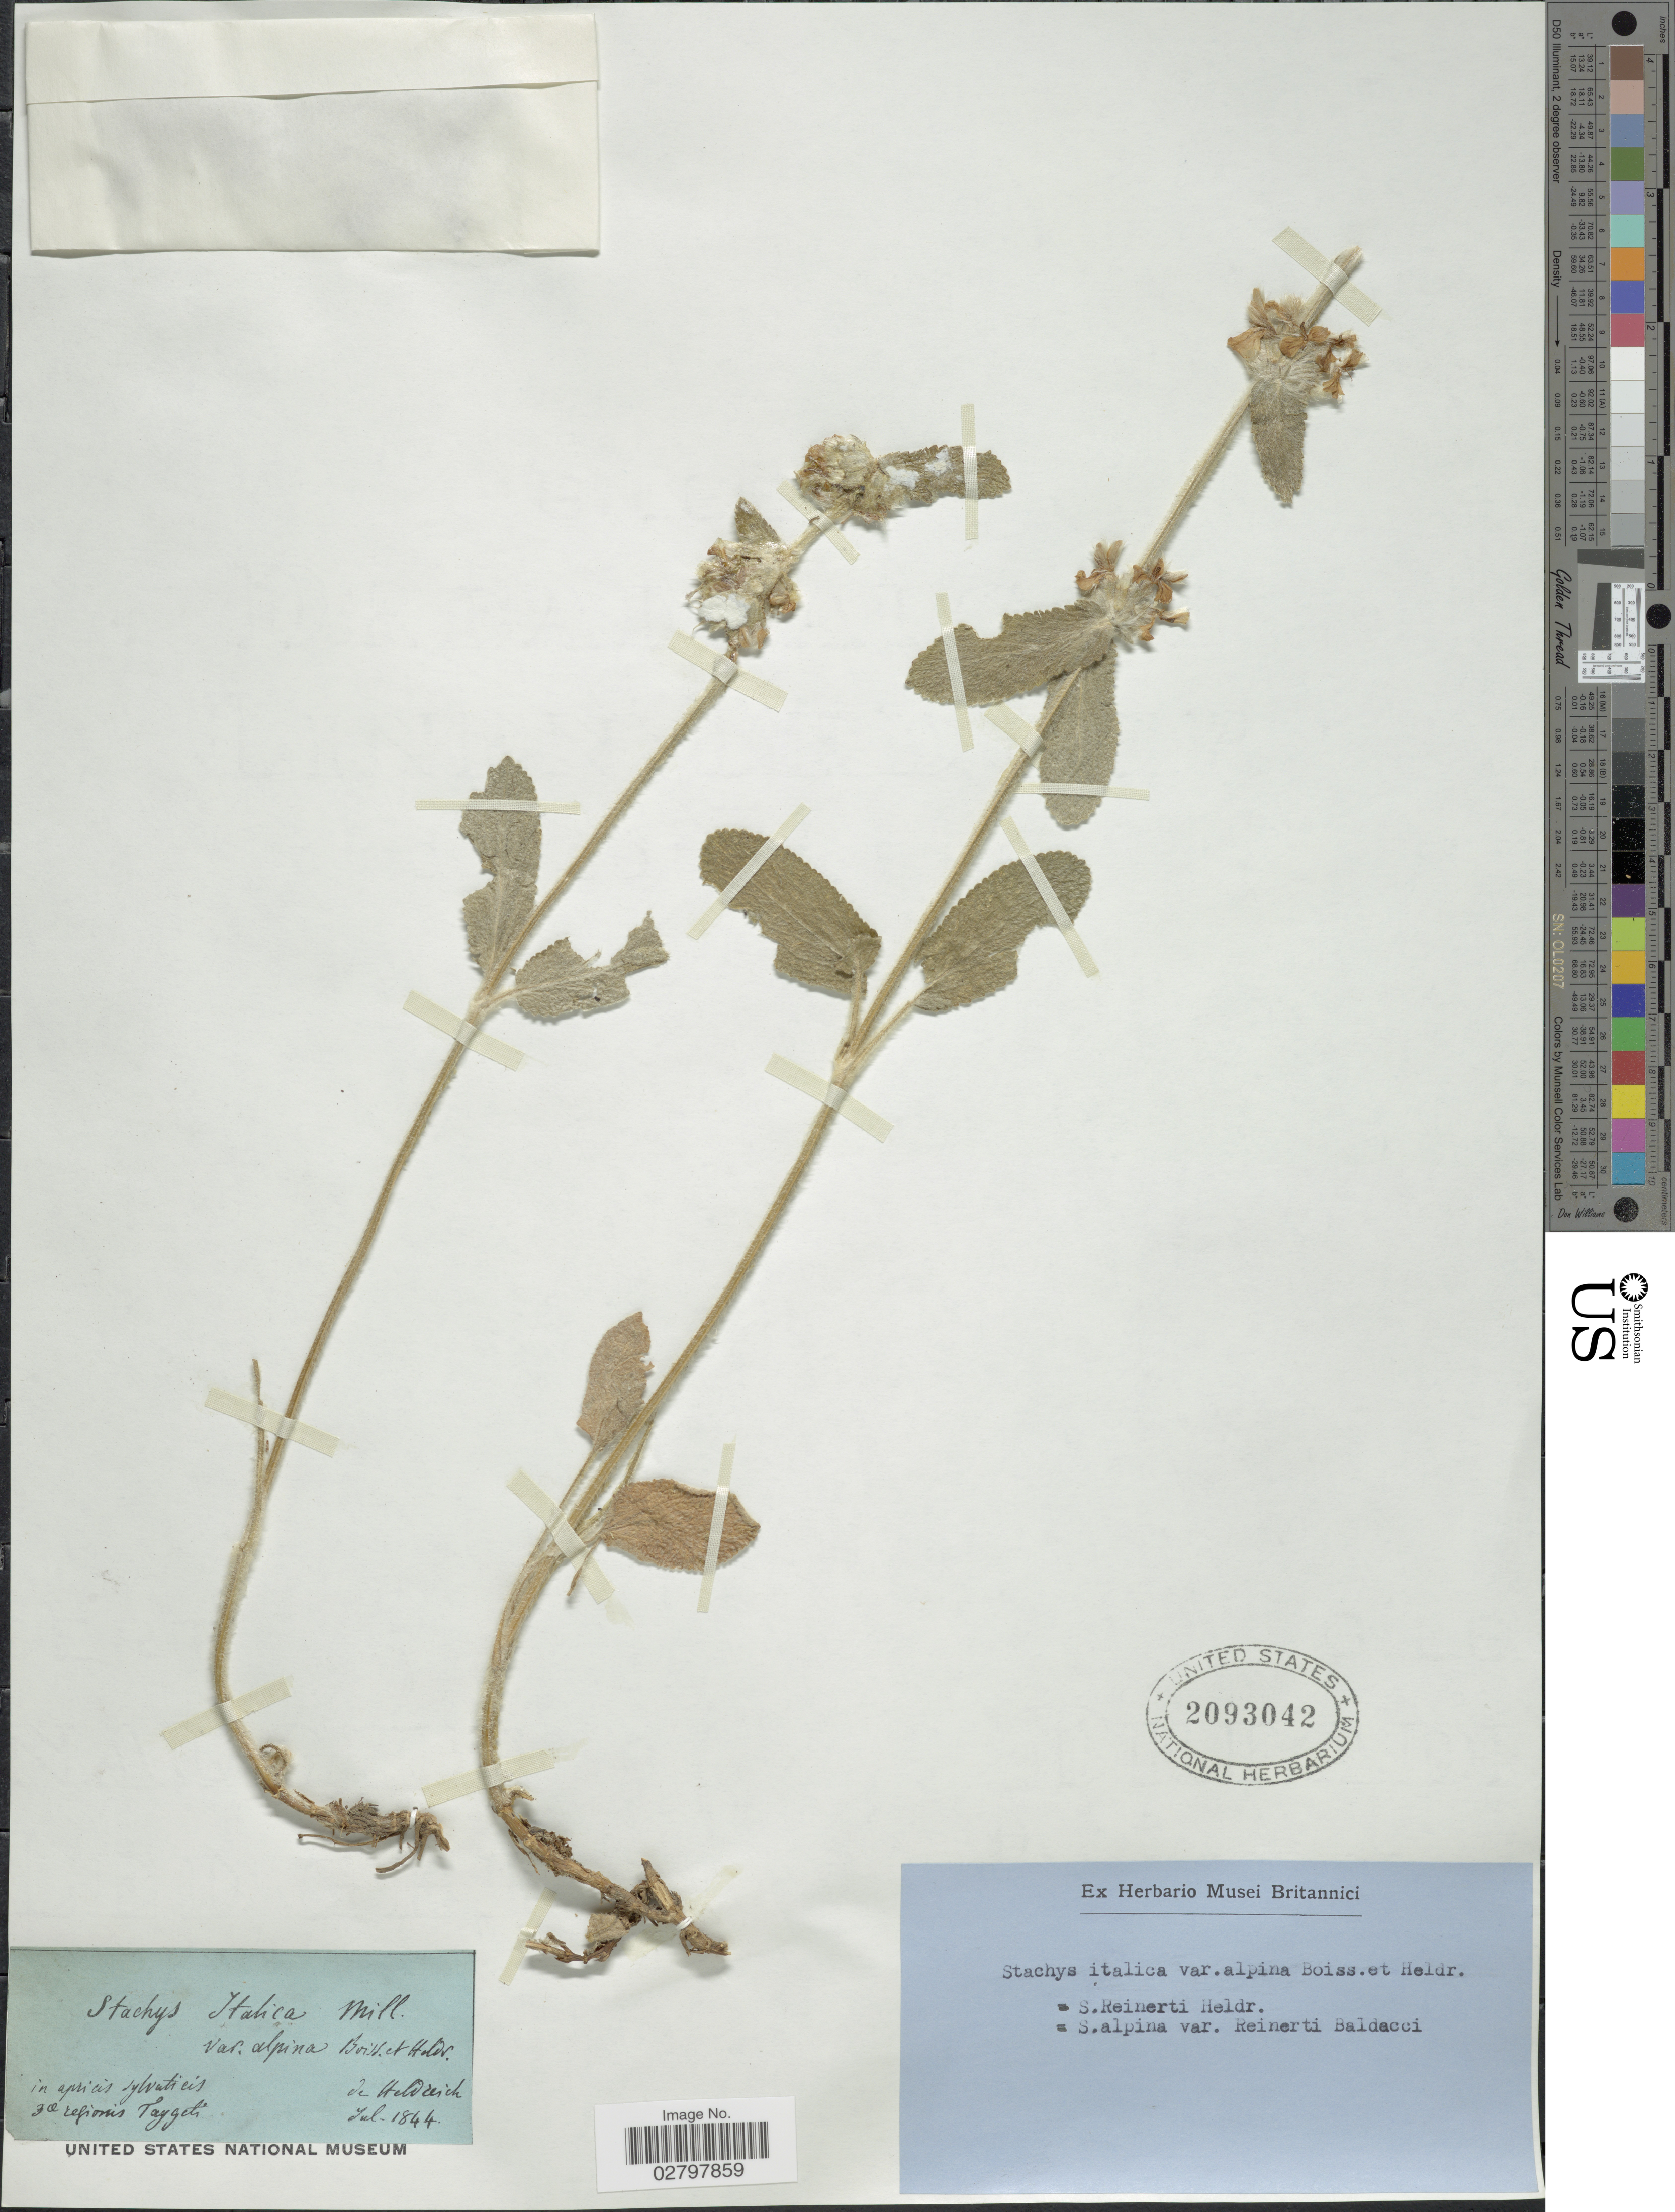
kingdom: Plantae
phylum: Tracheophyta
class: Magnoliopsida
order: Lamiales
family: Lamiaceae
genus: Stachys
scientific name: Stachys italica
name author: Mill.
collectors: -. De Heldreich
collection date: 1844-07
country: Greece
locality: In apricis sylvaticis 3a regionis Taygeti.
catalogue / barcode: US 2093042